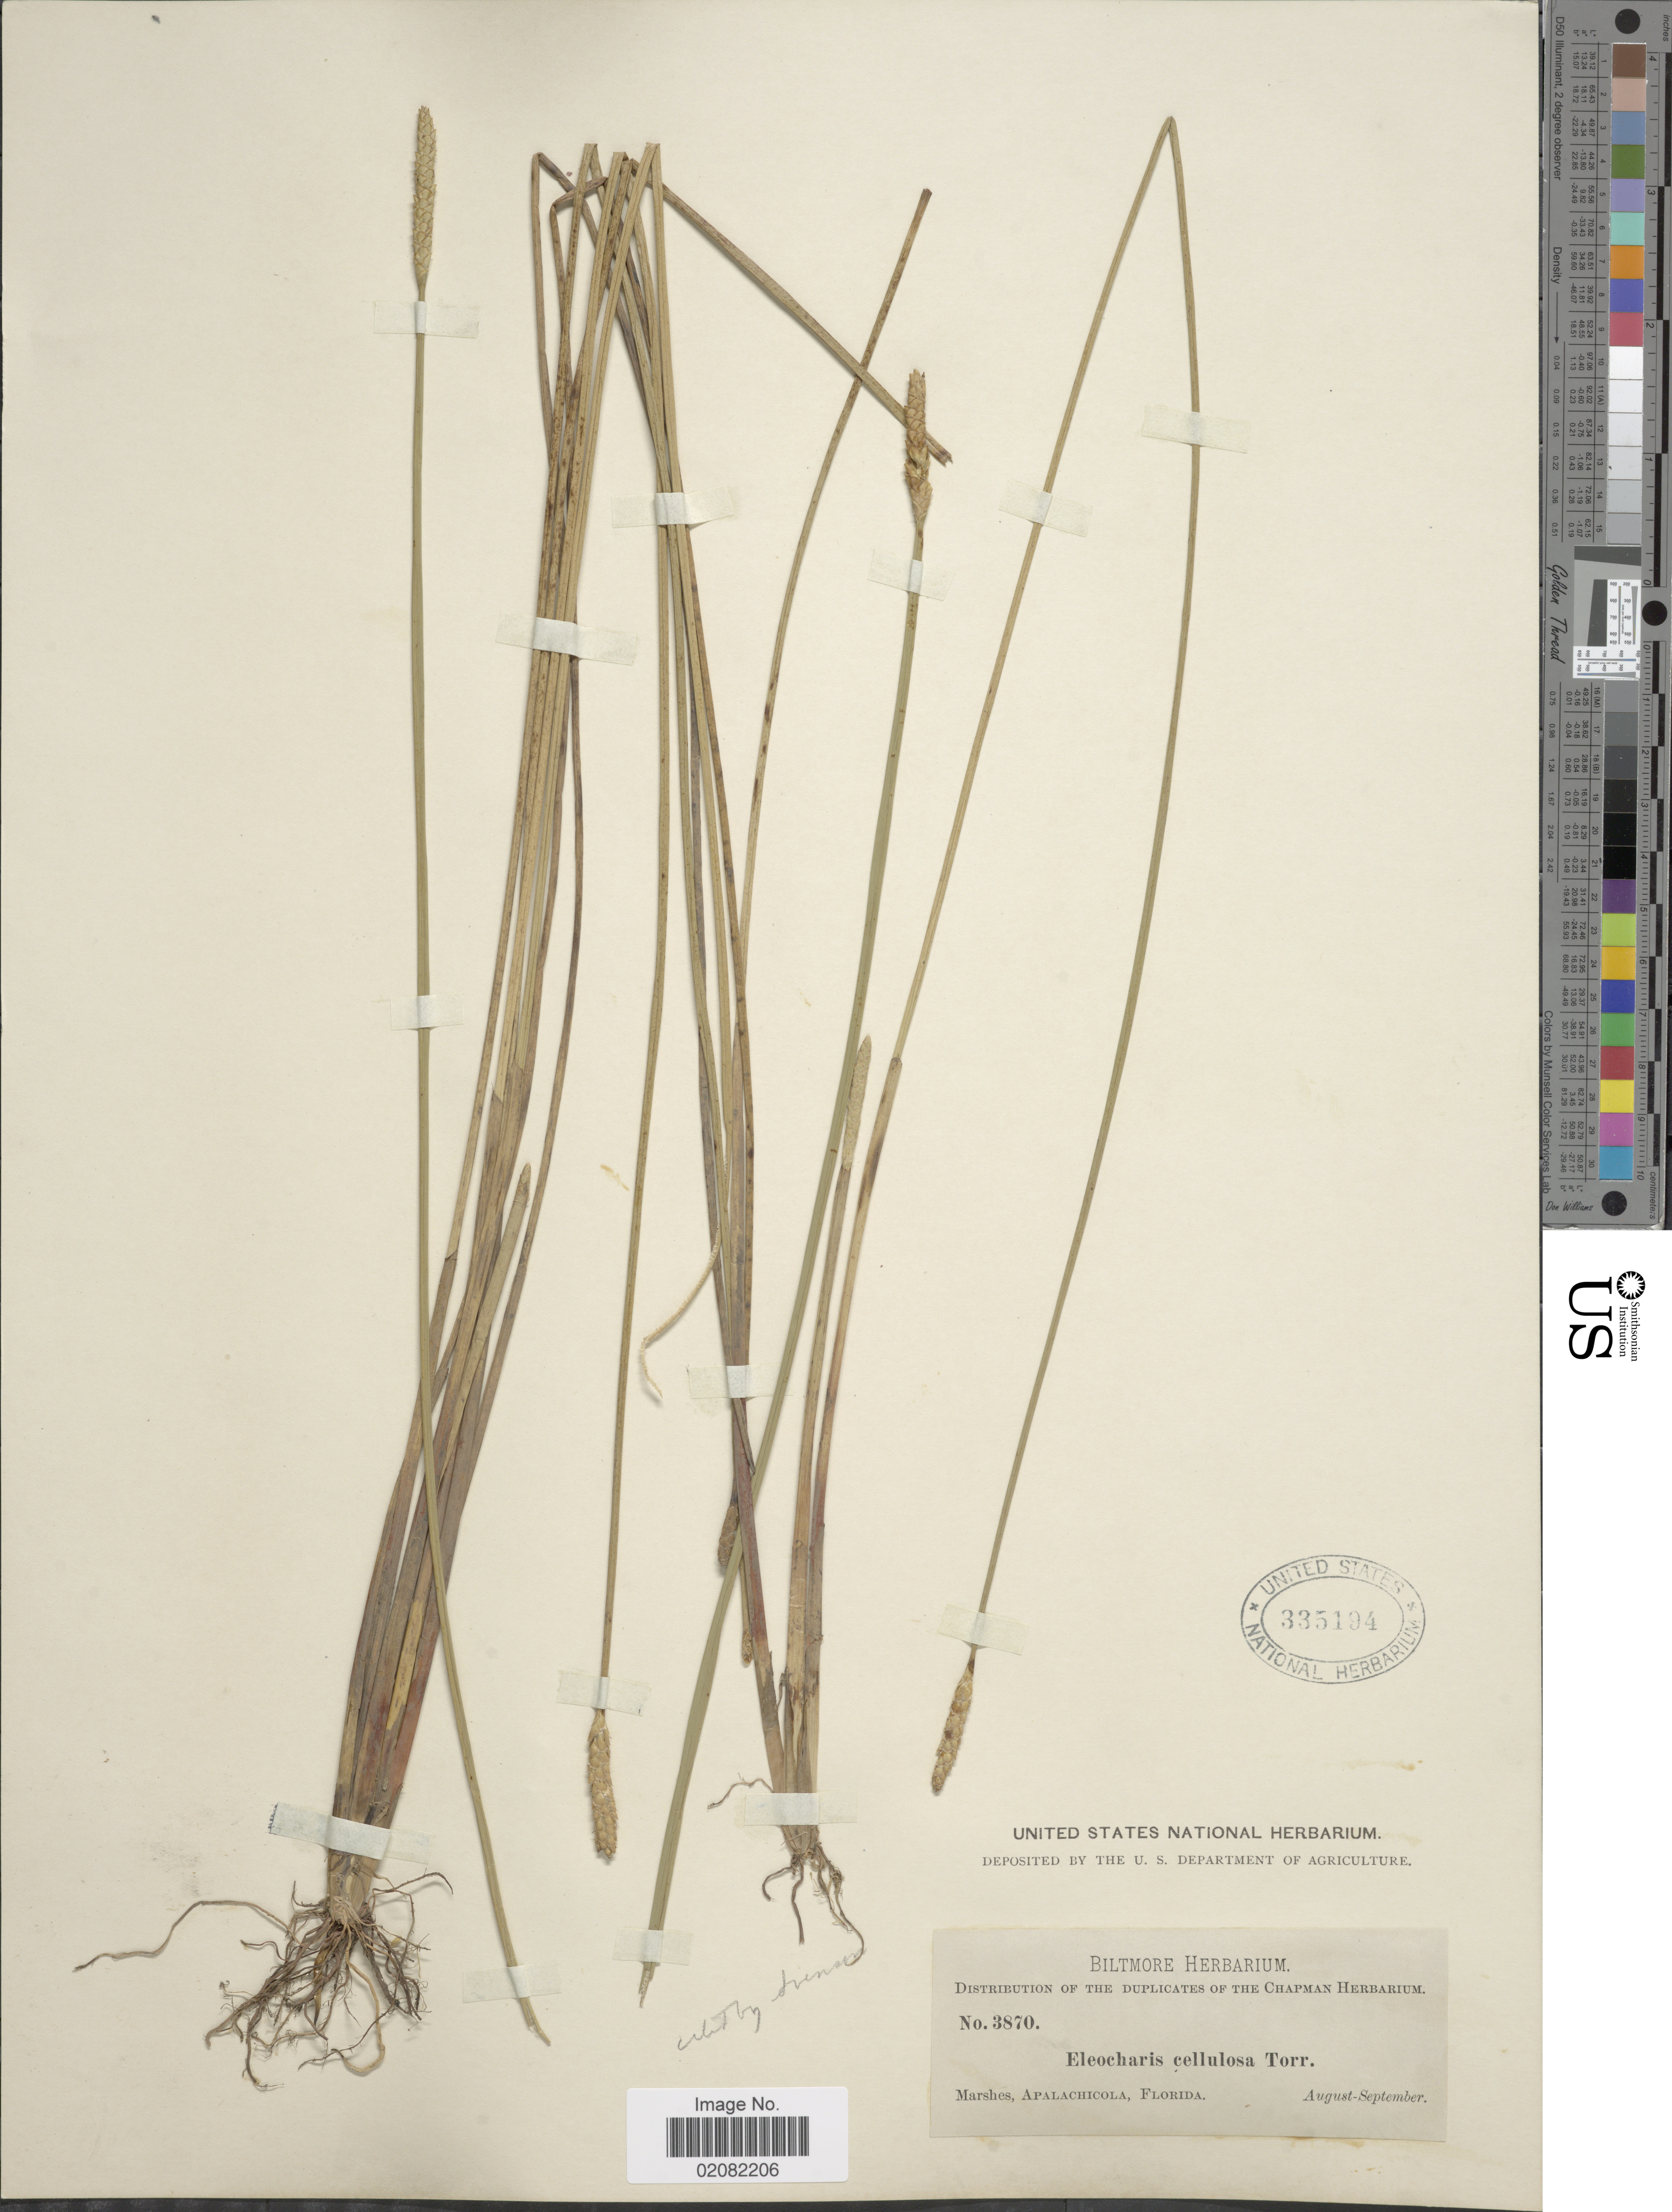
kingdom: Plantae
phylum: Tracheophyta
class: Liliopsida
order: Poales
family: Cyperaceae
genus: Eleocharis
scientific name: Eleocharis cellulosa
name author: Torr.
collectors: ex herb. Biltmore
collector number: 3870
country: United States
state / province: Florida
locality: Marshes, Apalachicola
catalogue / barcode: US 335194